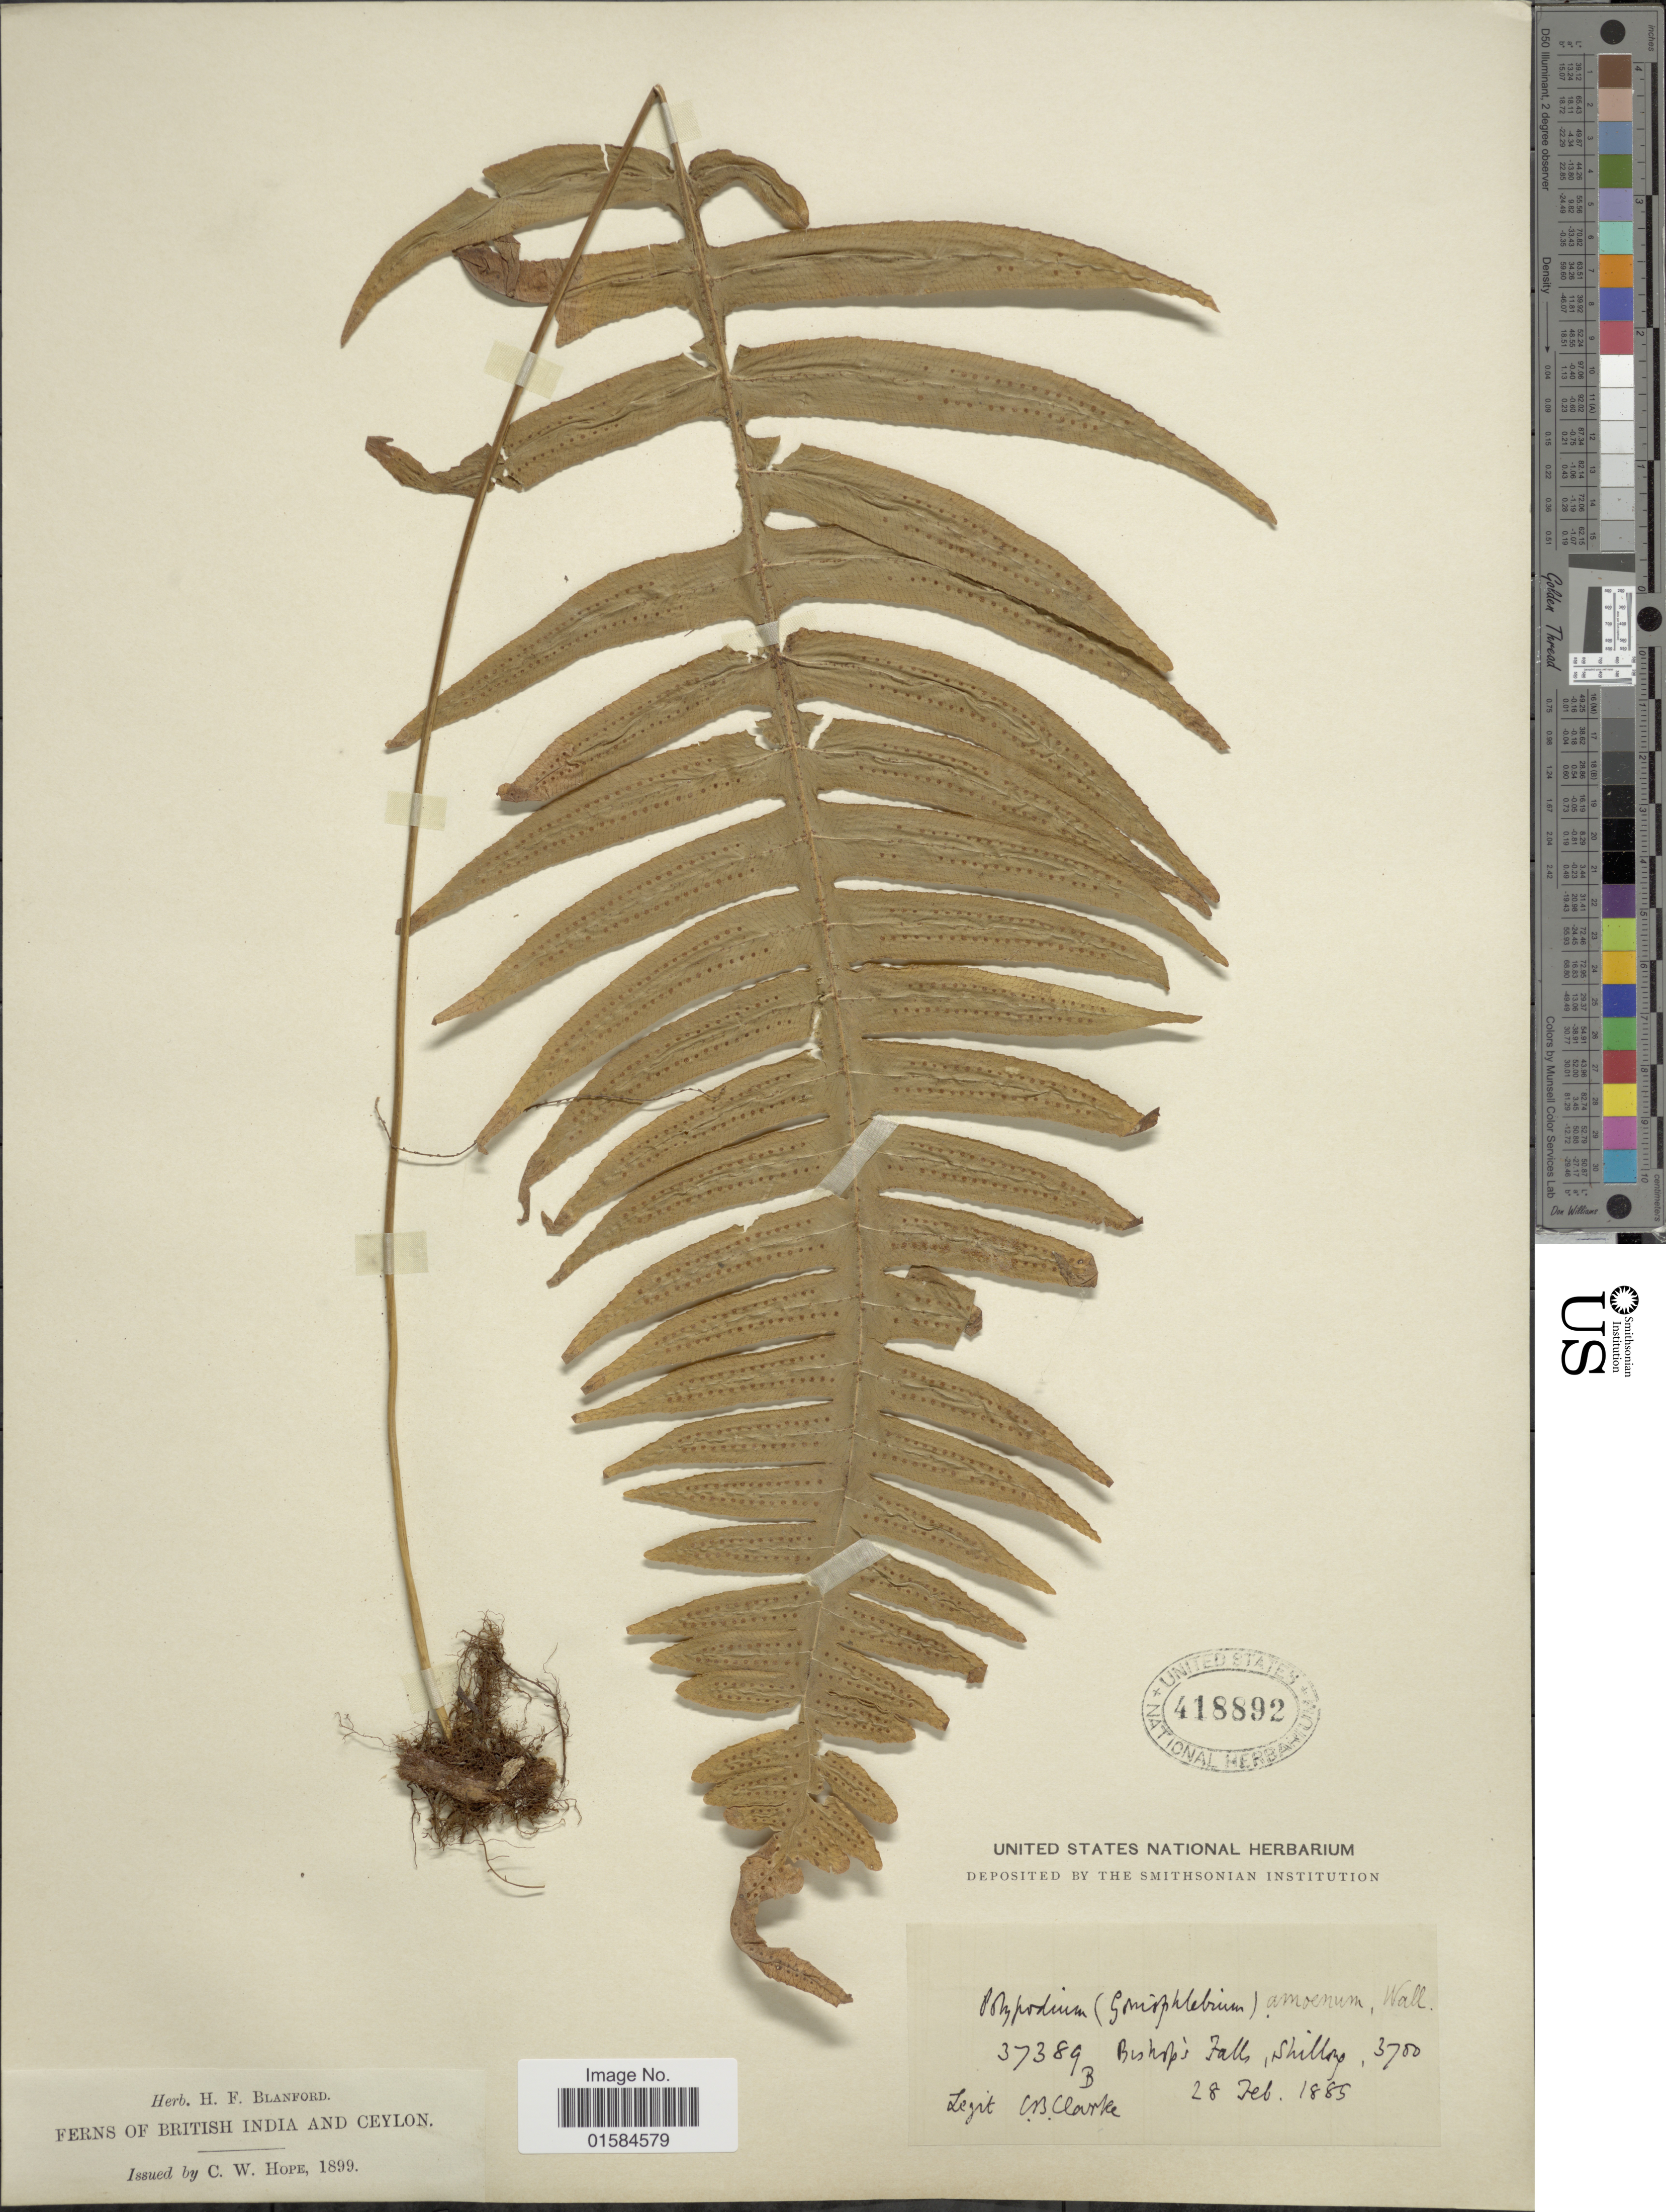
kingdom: Plantae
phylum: Tracheophyta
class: Polypodiopsida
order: Polypodiales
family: Polypodiaceae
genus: Goniophlebium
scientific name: Goniophlebium amoenum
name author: (Wall. ex Mett.) J. Sm.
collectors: C. B. Clarke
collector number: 37389B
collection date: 1885-02-28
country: India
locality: British India, Ceylon, Bishop's Falls, Shillong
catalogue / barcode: US 418892